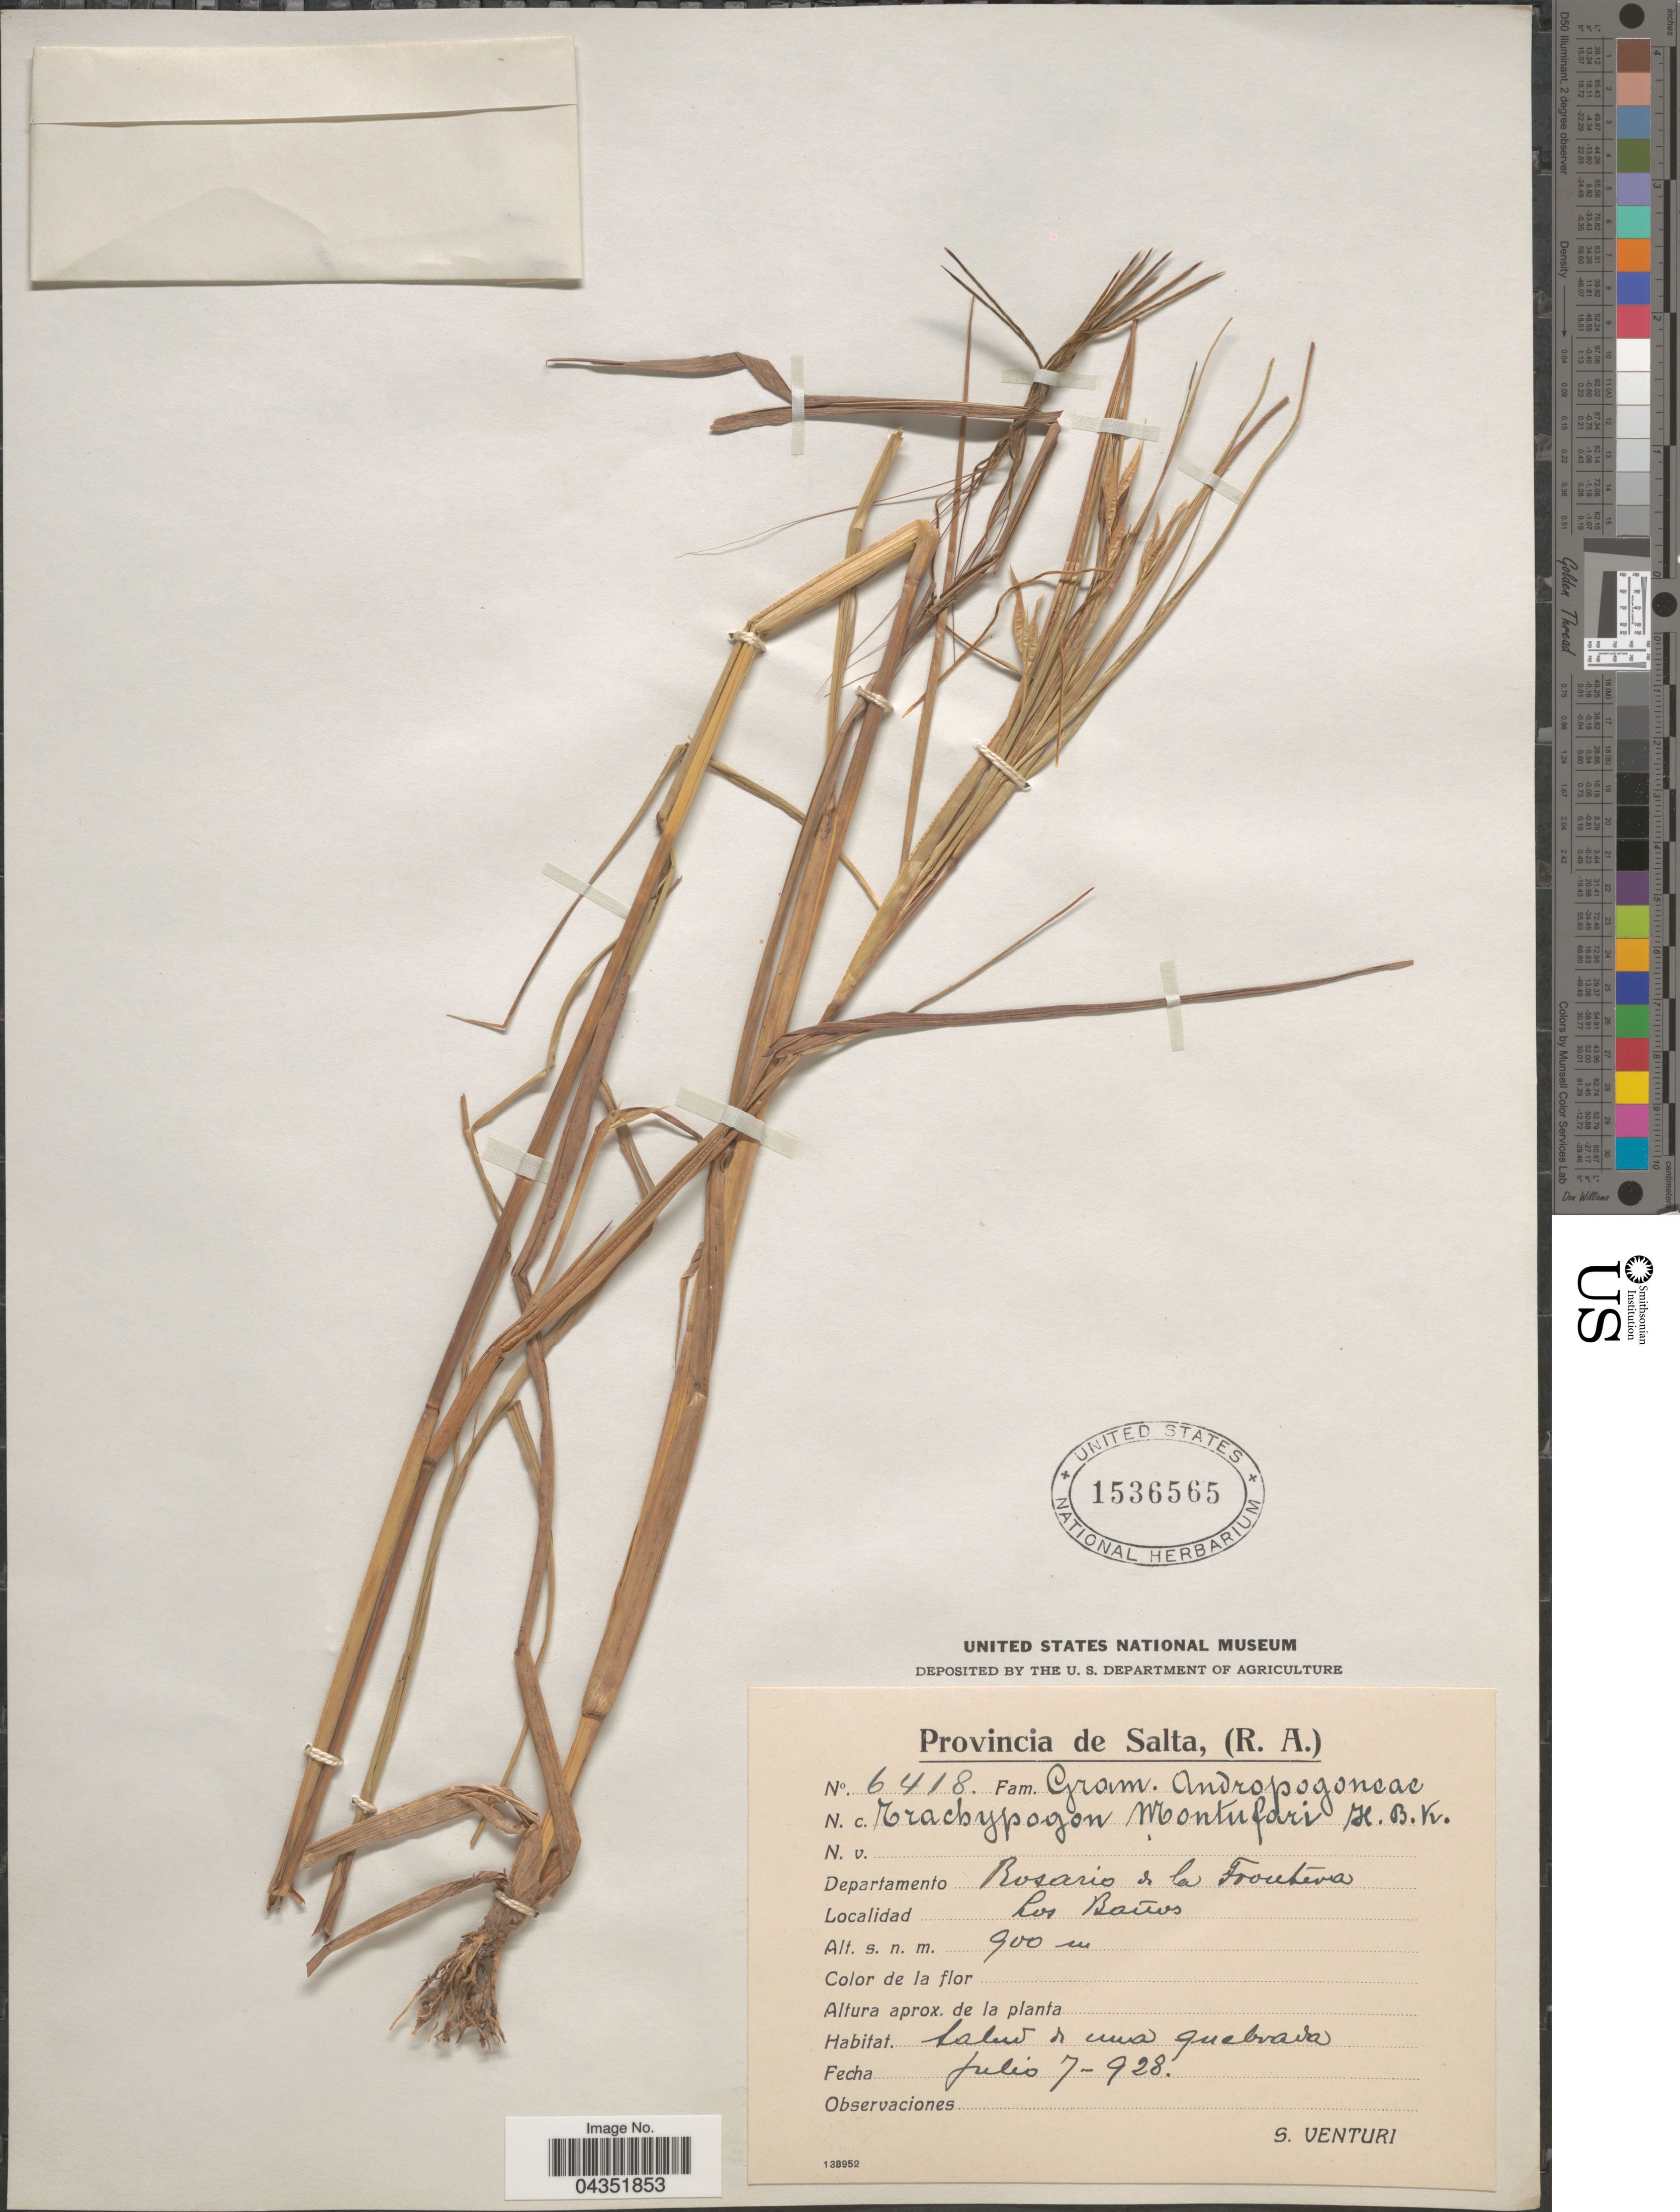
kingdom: Plantae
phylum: Tracheophyta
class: Liliopsida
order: Poales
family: Poaceae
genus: Heteropogon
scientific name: Heteropogon contortus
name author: (L.) P. Beauv. ex Roem. & Schult.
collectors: S. Venturi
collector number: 6418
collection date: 1928-07-07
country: Argentina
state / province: Salta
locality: Departamento Rosario de la Frontera. Los Baños.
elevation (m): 900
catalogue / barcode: US 1536565